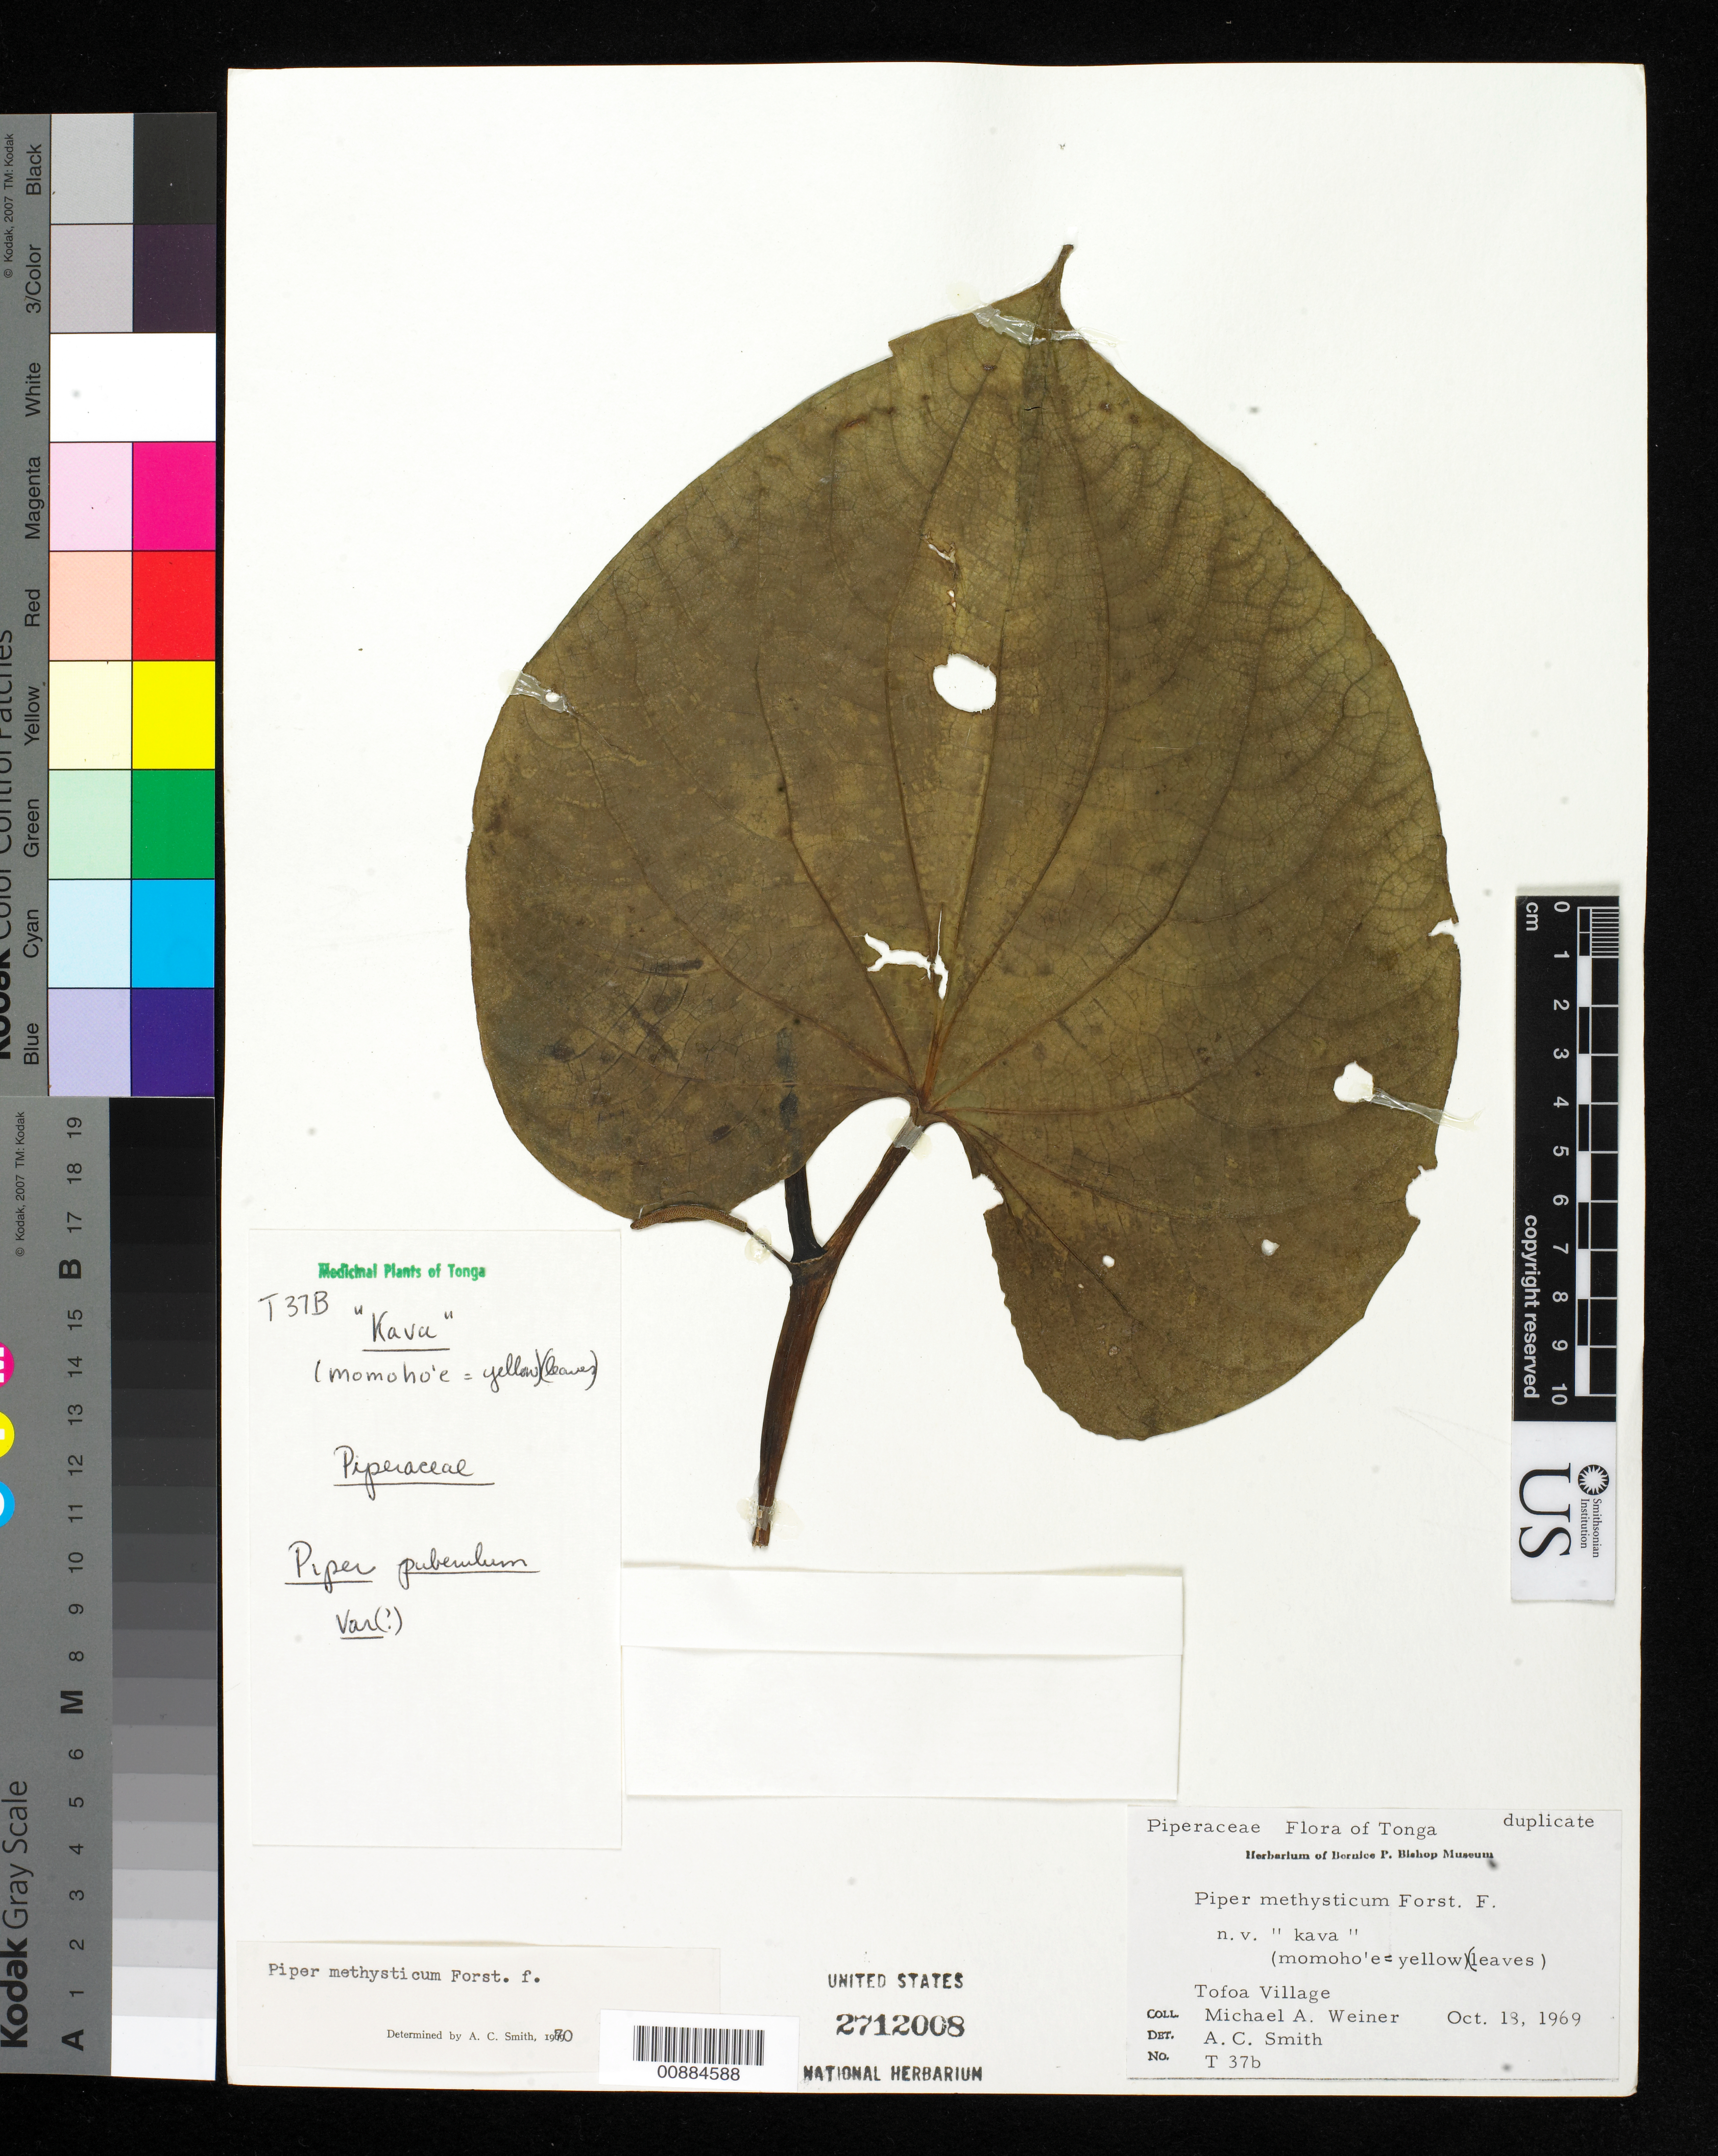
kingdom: Plantae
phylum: Tracheophyta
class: Magnoliopsida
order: Piperales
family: Piperaceae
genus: Piper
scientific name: Piper methysticum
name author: J.R. Forst. & G. Forst.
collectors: M. Weiner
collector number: T 37 B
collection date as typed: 18 Oct 1969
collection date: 1969-10-18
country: Tonga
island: Tofua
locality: Tofoa Village.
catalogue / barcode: US 2712008